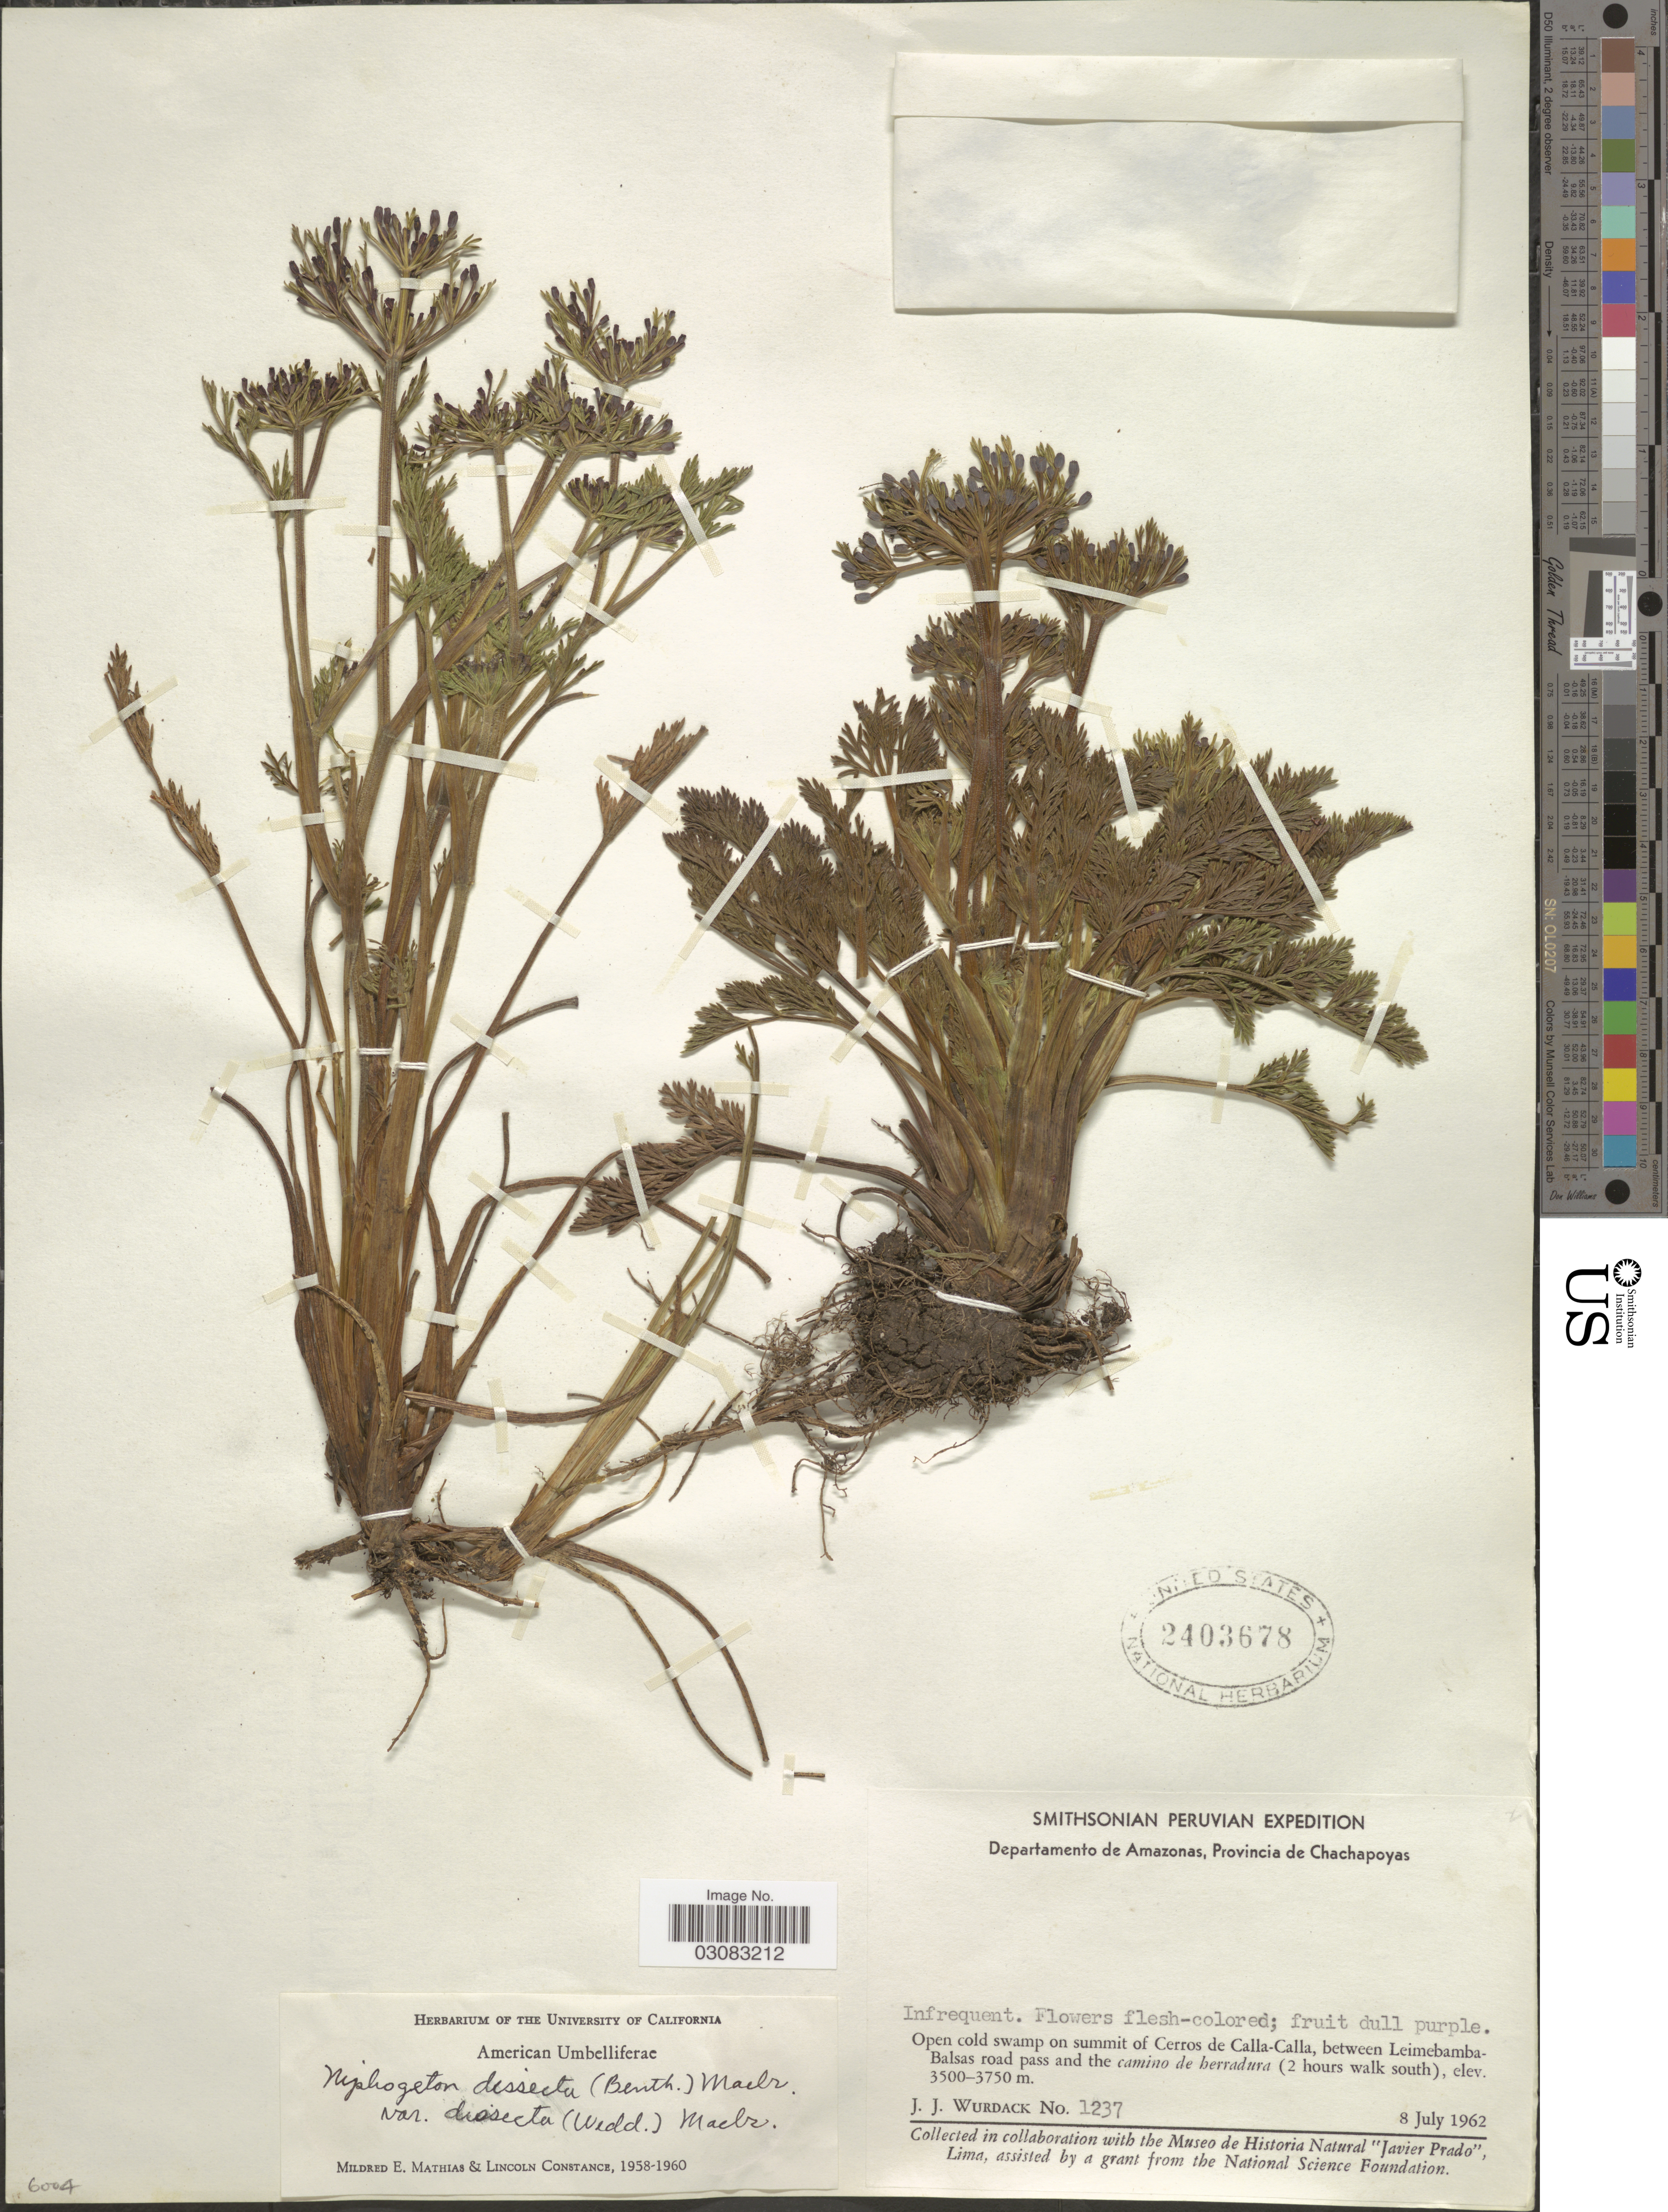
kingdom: Plantae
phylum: Tracheophyta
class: Magnoliopsida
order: Apiales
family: Apiaceae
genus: Niphogeton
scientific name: Niphogeton dissecta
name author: (Benth.) J.F. Macbr.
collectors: J. J. Wurdack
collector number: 1237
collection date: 1962-07-08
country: Peru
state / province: Amazonas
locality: Departamento de Amazonas, Provincia de Chachapoyas. On summit of Cerros de Calla-Calla, between Leimebamba-Balsas road pass and the camino de berradura (2 hours walk south).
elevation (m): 3500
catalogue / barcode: US 2403678